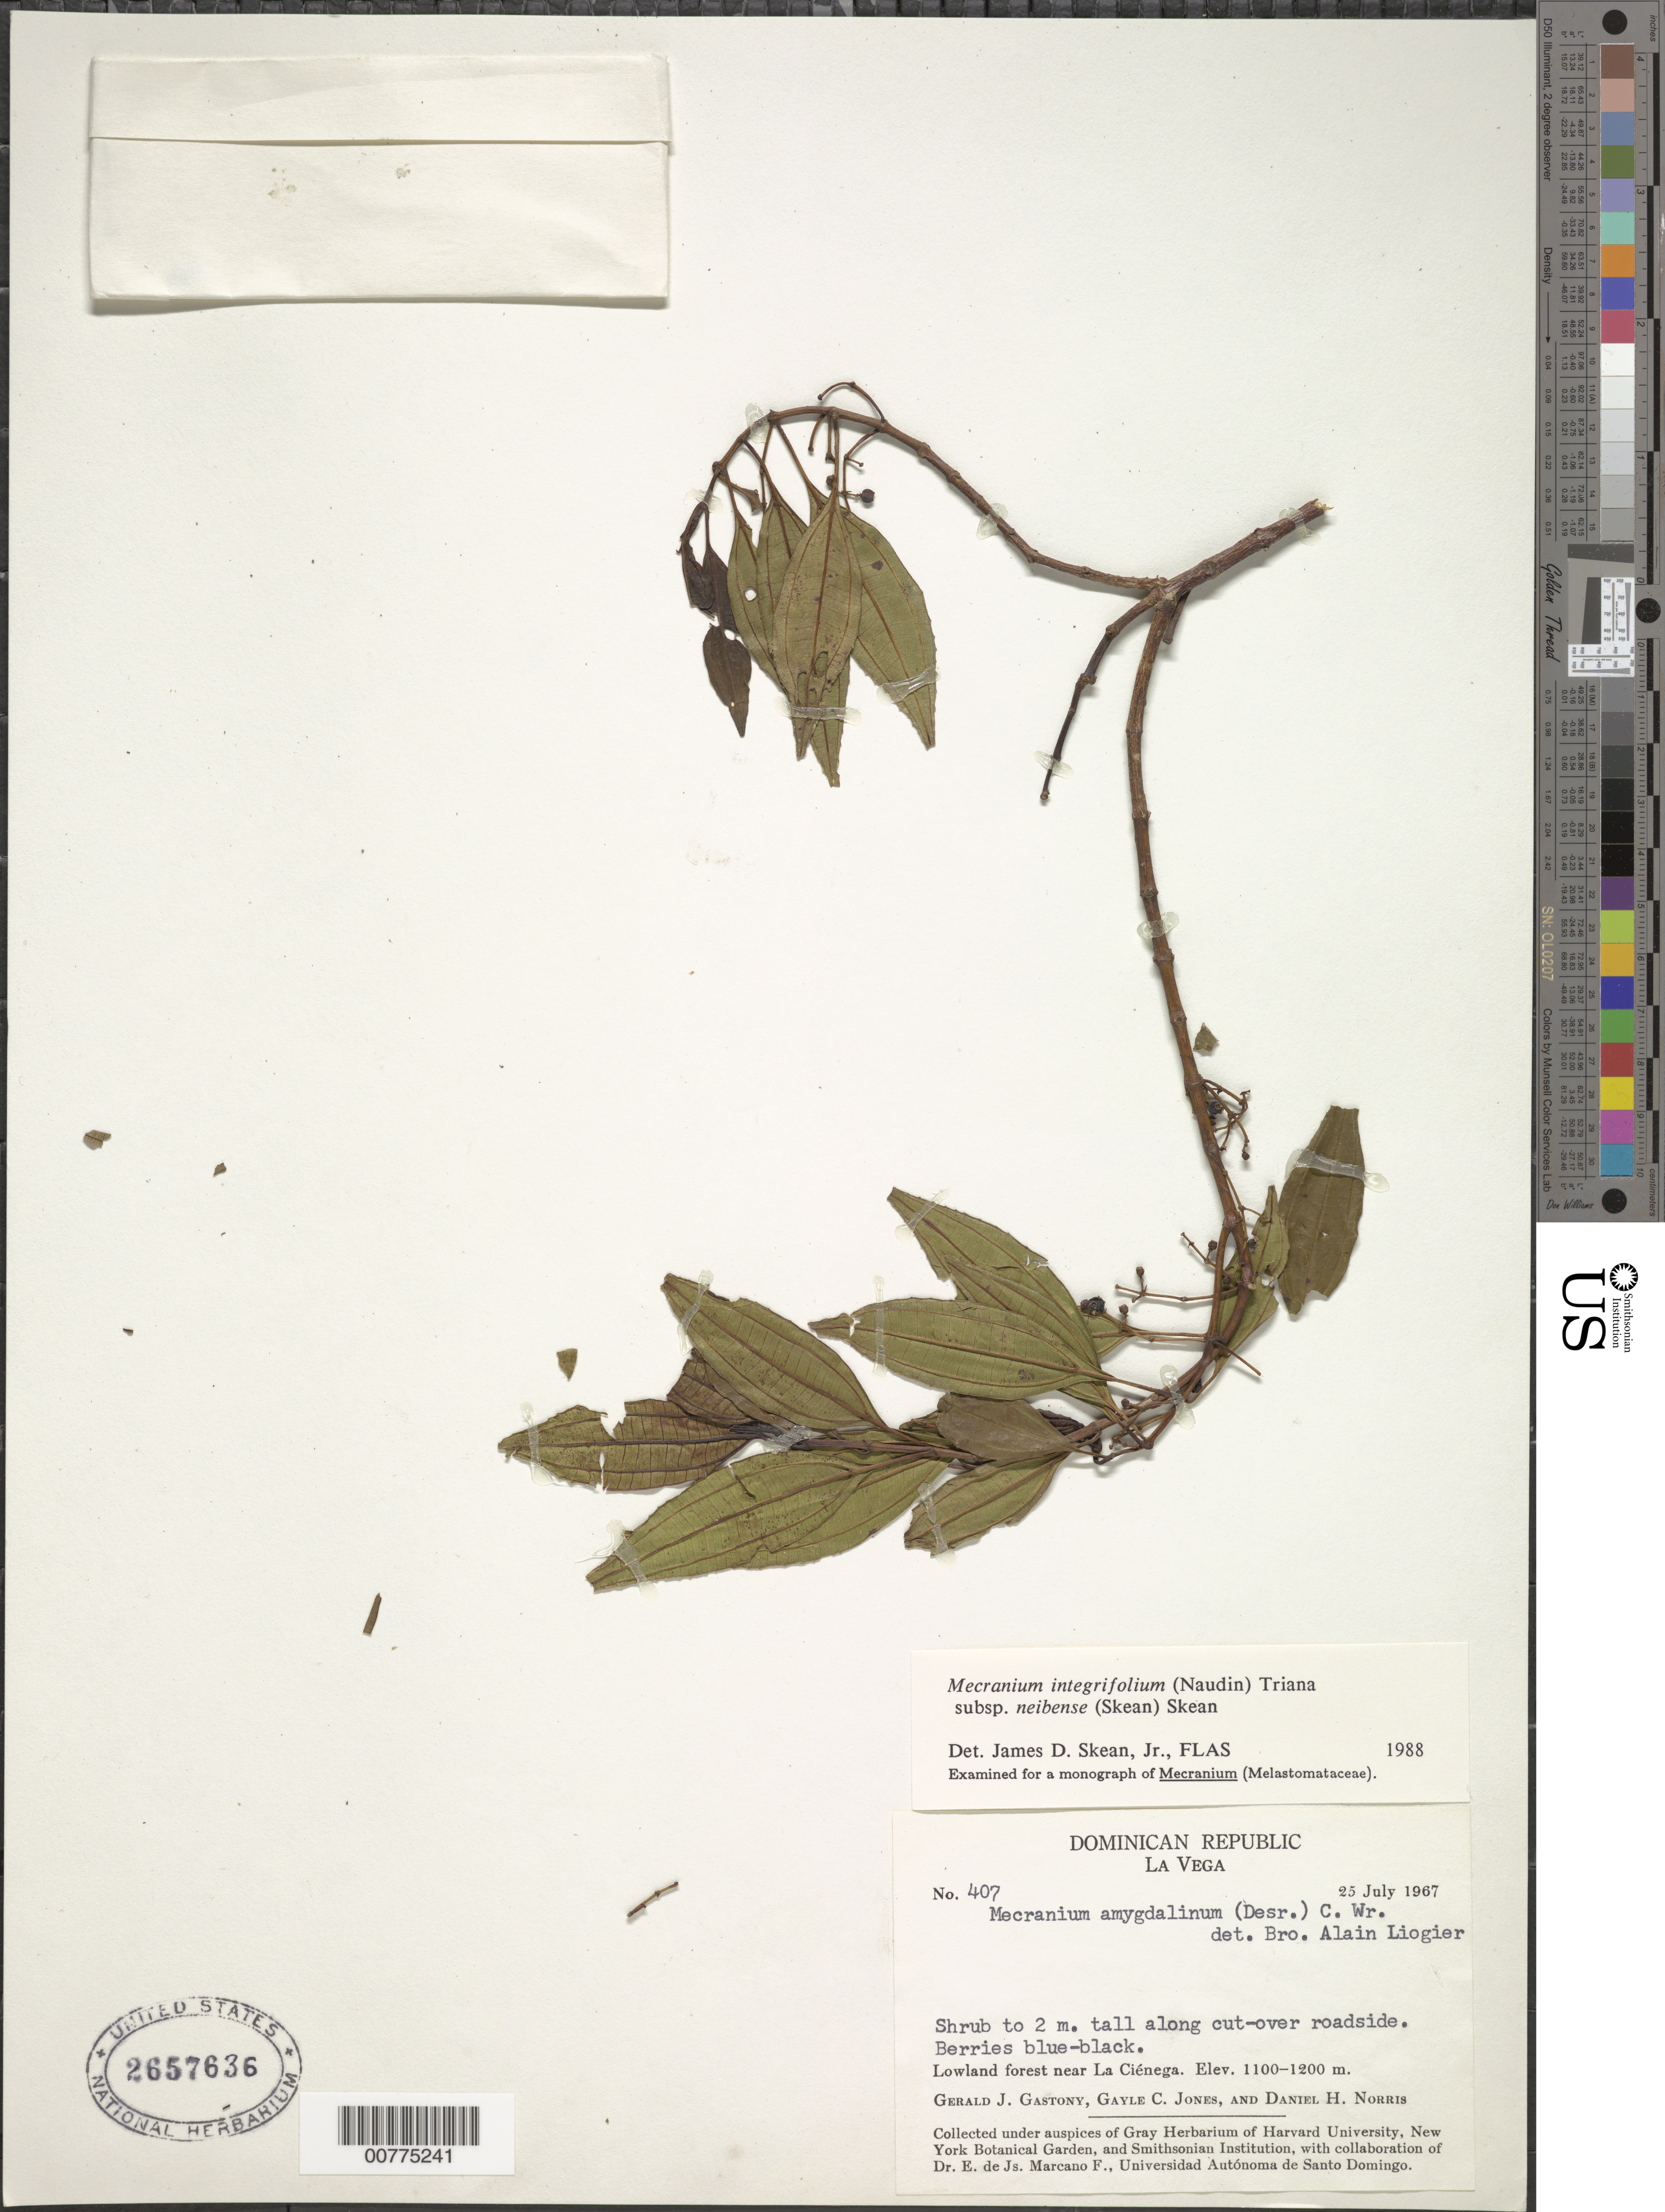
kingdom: Plantae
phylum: Tracheophyta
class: Magnoliopsida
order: Myrtales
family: Melastomataceae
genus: Mecranium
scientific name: Mecranium integrifolium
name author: (Naudin) Triana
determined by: Skean, J. D., Jr.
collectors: G. Gastony, G. C. Jones & D. H. Norris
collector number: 407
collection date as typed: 25 Jul 1967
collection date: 1967-07-25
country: Dominican Republic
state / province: La Vega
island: Hispaniola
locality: Near La Ciénaga.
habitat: Lowland forest.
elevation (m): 1100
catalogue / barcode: US 2657636